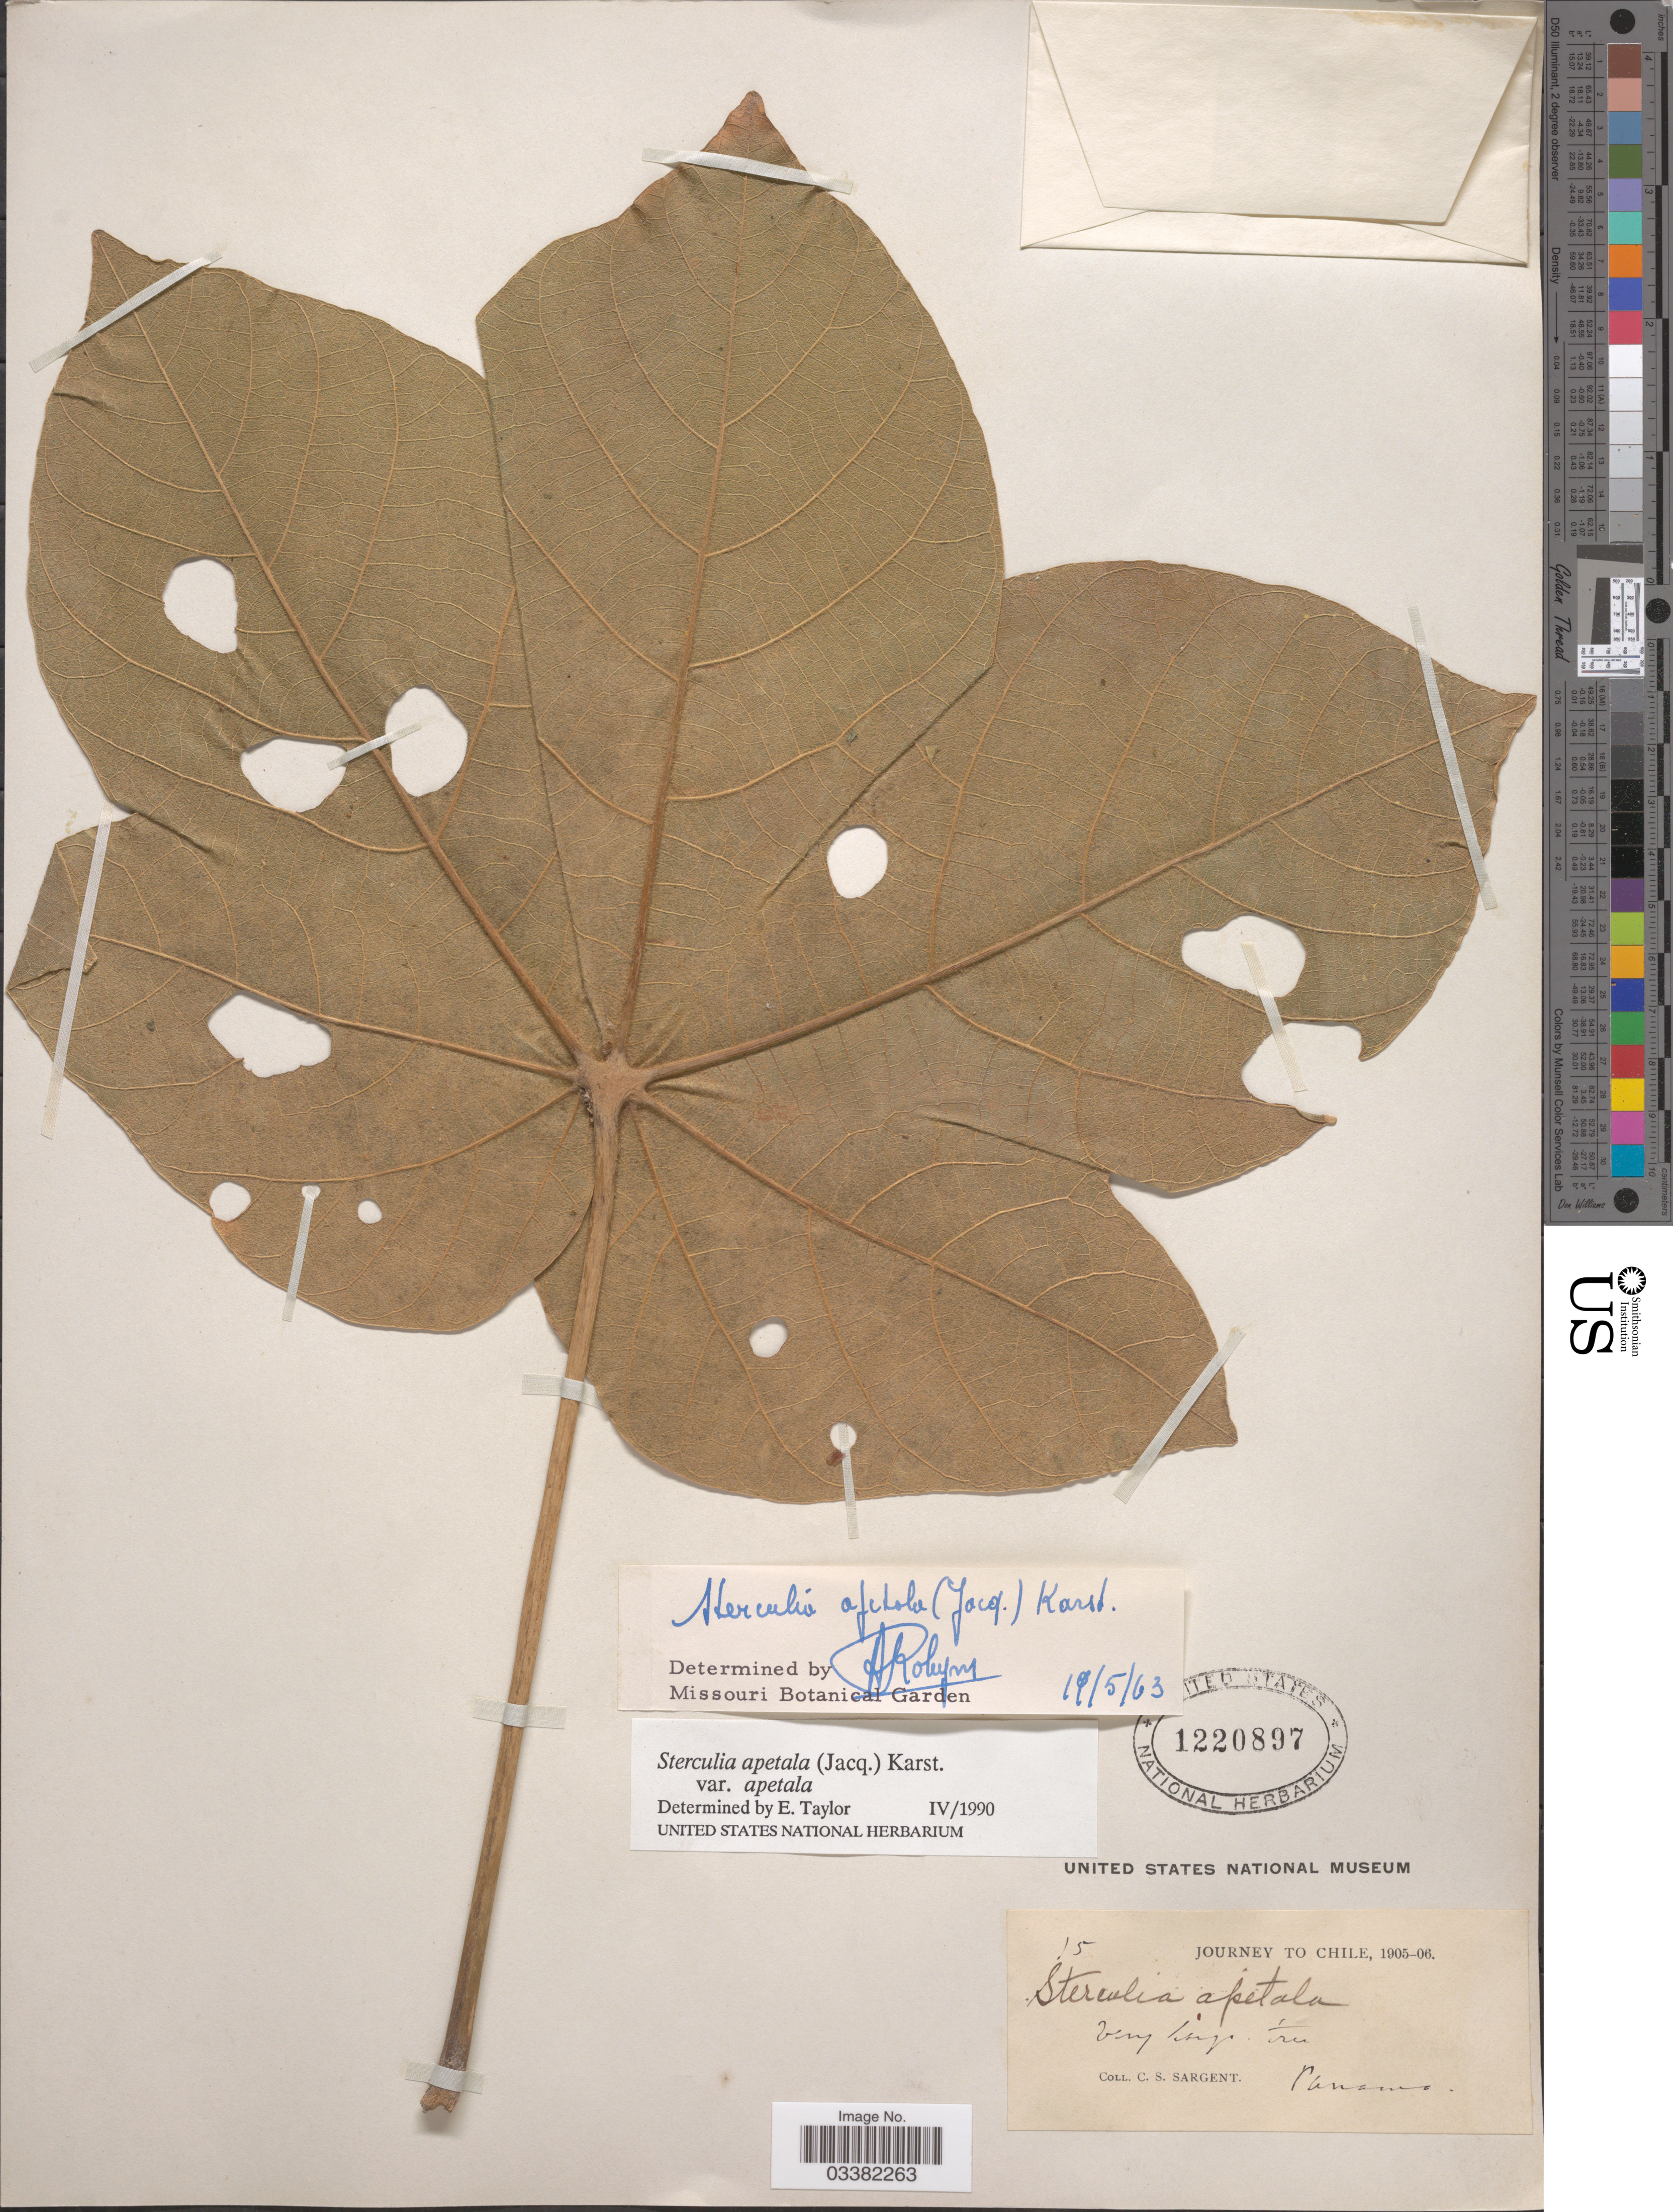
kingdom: Plantae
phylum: Tracheophyta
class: Magnoliopsida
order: Malvales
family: Malvaceae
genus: Sterculia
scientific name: Sterculia apetala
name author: (Jacq.) H. Karst.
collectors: C. S. Sargent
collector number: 15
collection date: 1905/1906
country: Panama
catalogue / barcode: US 1220897